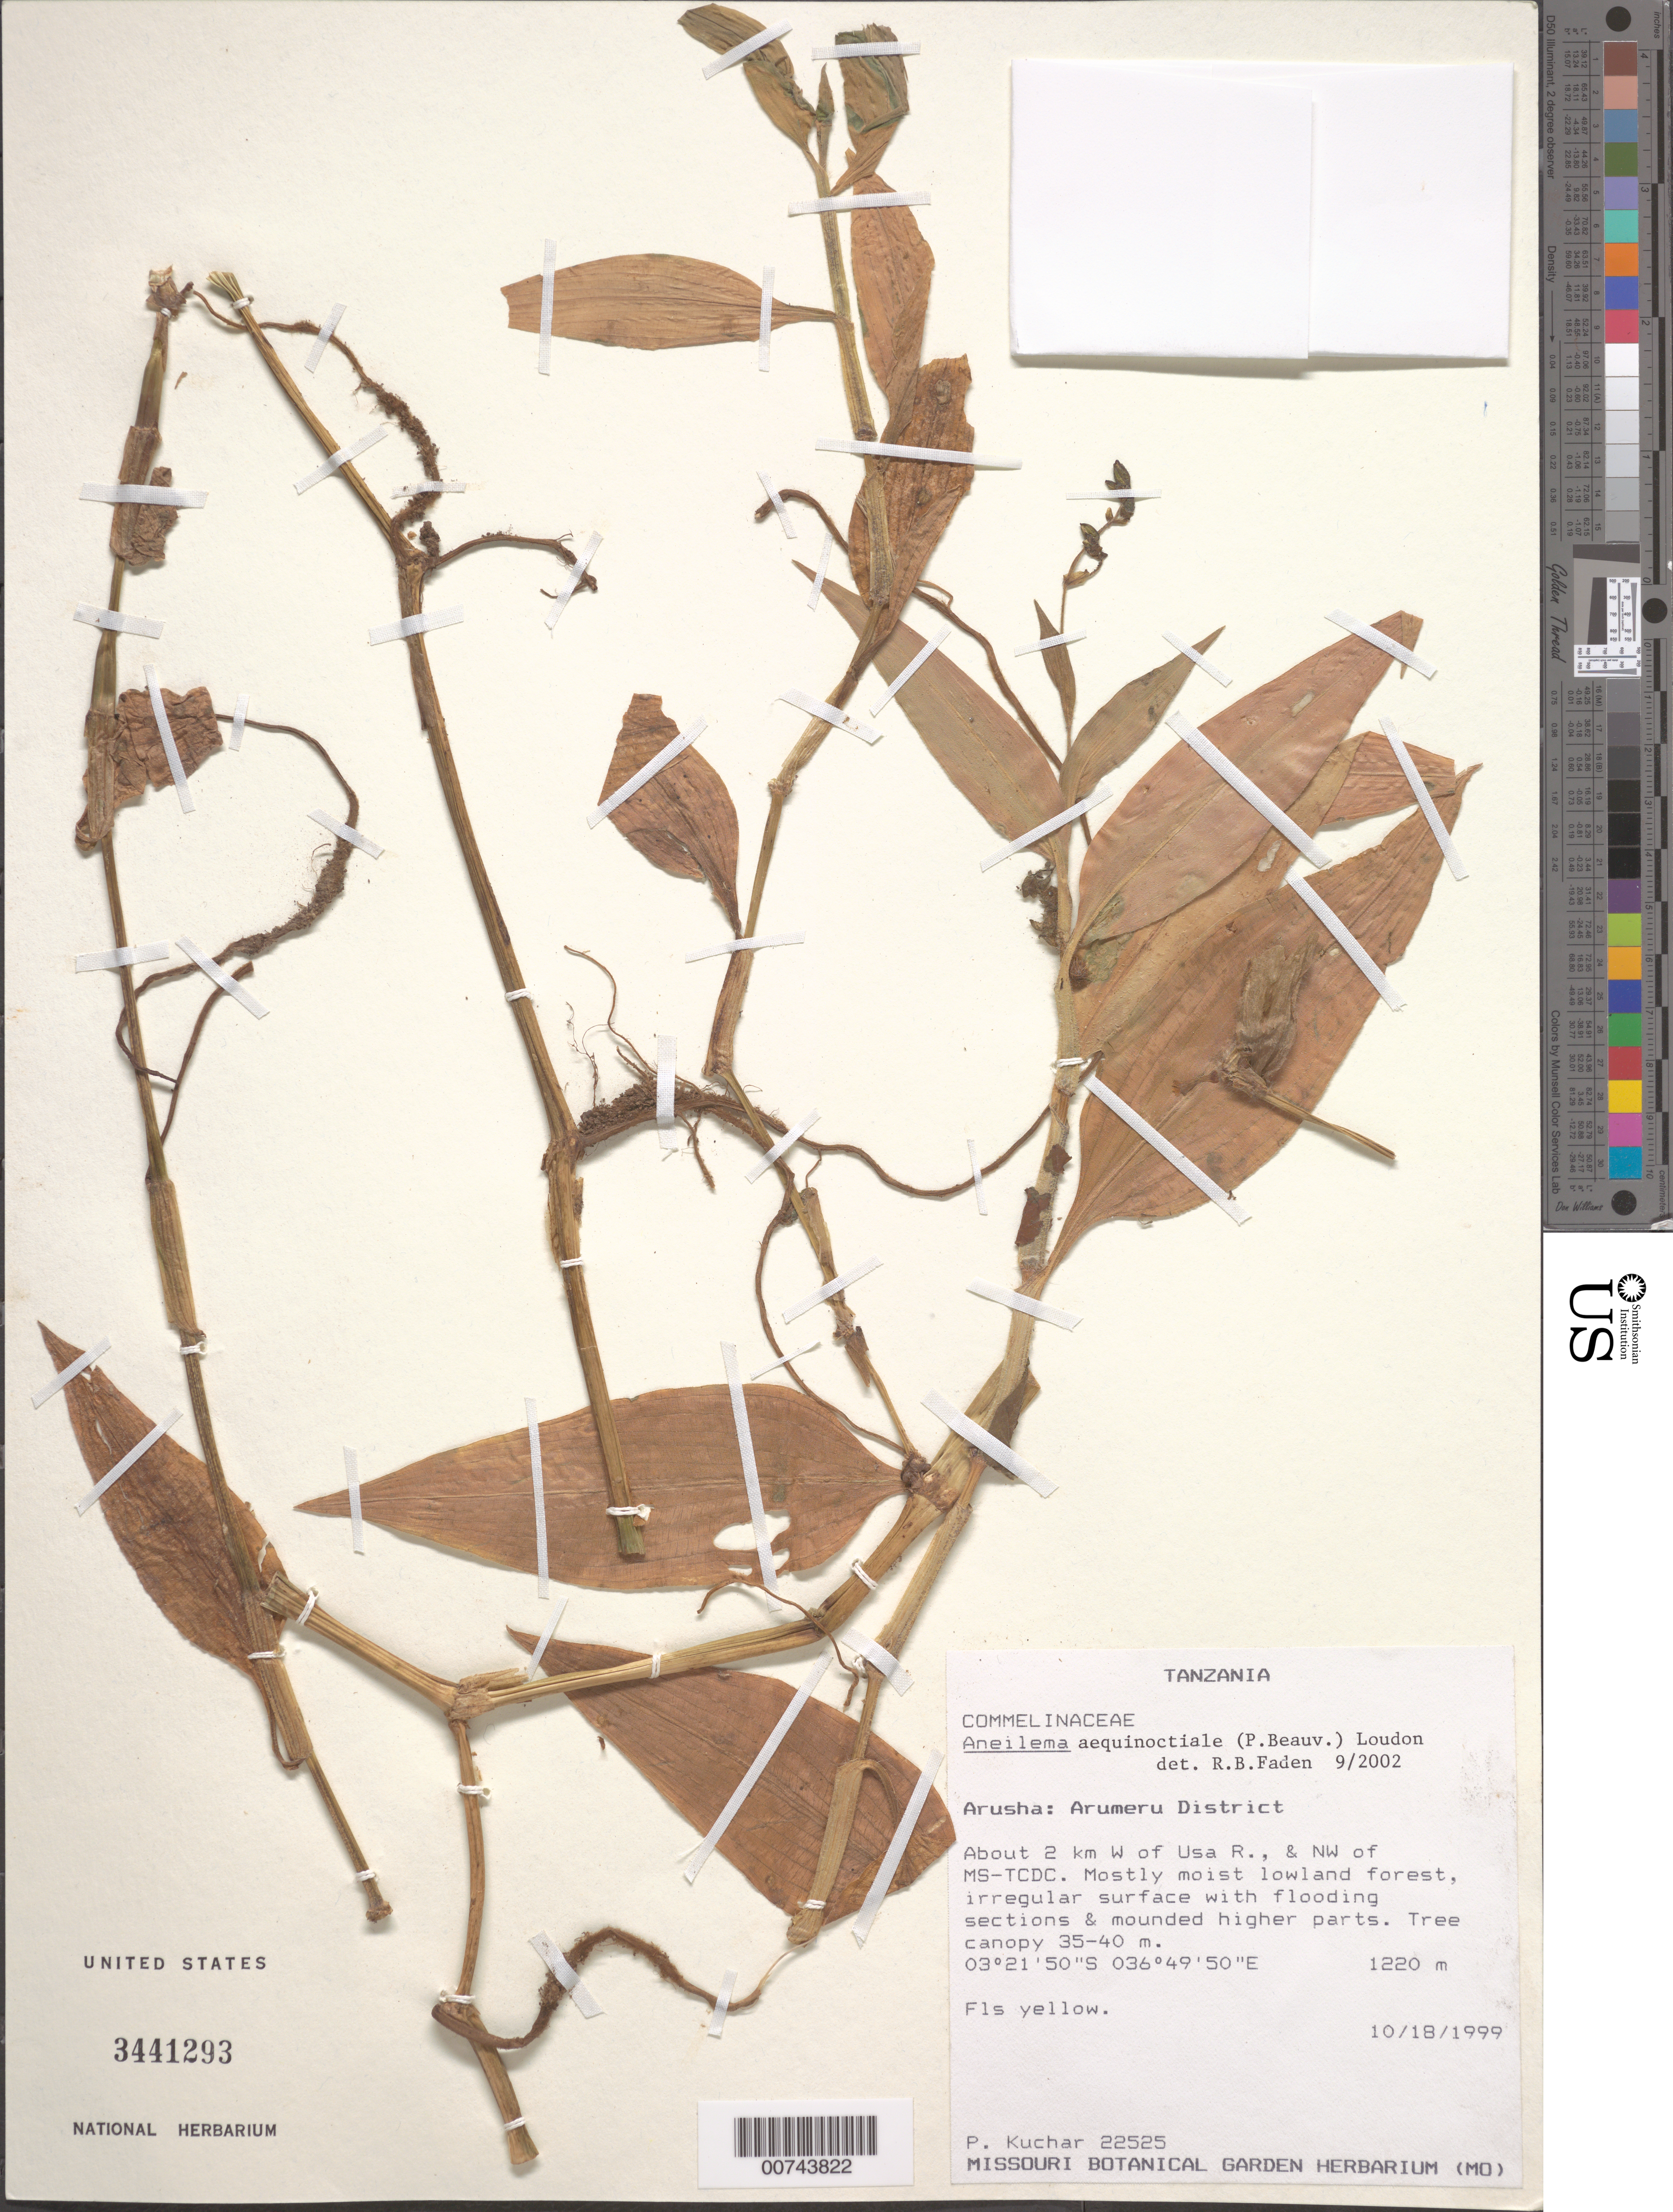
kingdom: Plantae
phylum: Tracheophyta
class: Liliopsida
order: Commelinales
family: Commelinaceae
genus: Aneilema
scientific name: Aneilema aequinoctiale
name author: (P. Beauv.) Loudon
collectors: P. Kuchar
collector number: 22525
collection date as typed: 18 Oct 1999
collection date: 1999-10-18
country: Tanzania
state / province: Arusha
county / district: Arumeru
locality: W of Ura River and NW of MS-TCDC.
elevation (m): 1220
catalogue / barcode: US 3441293